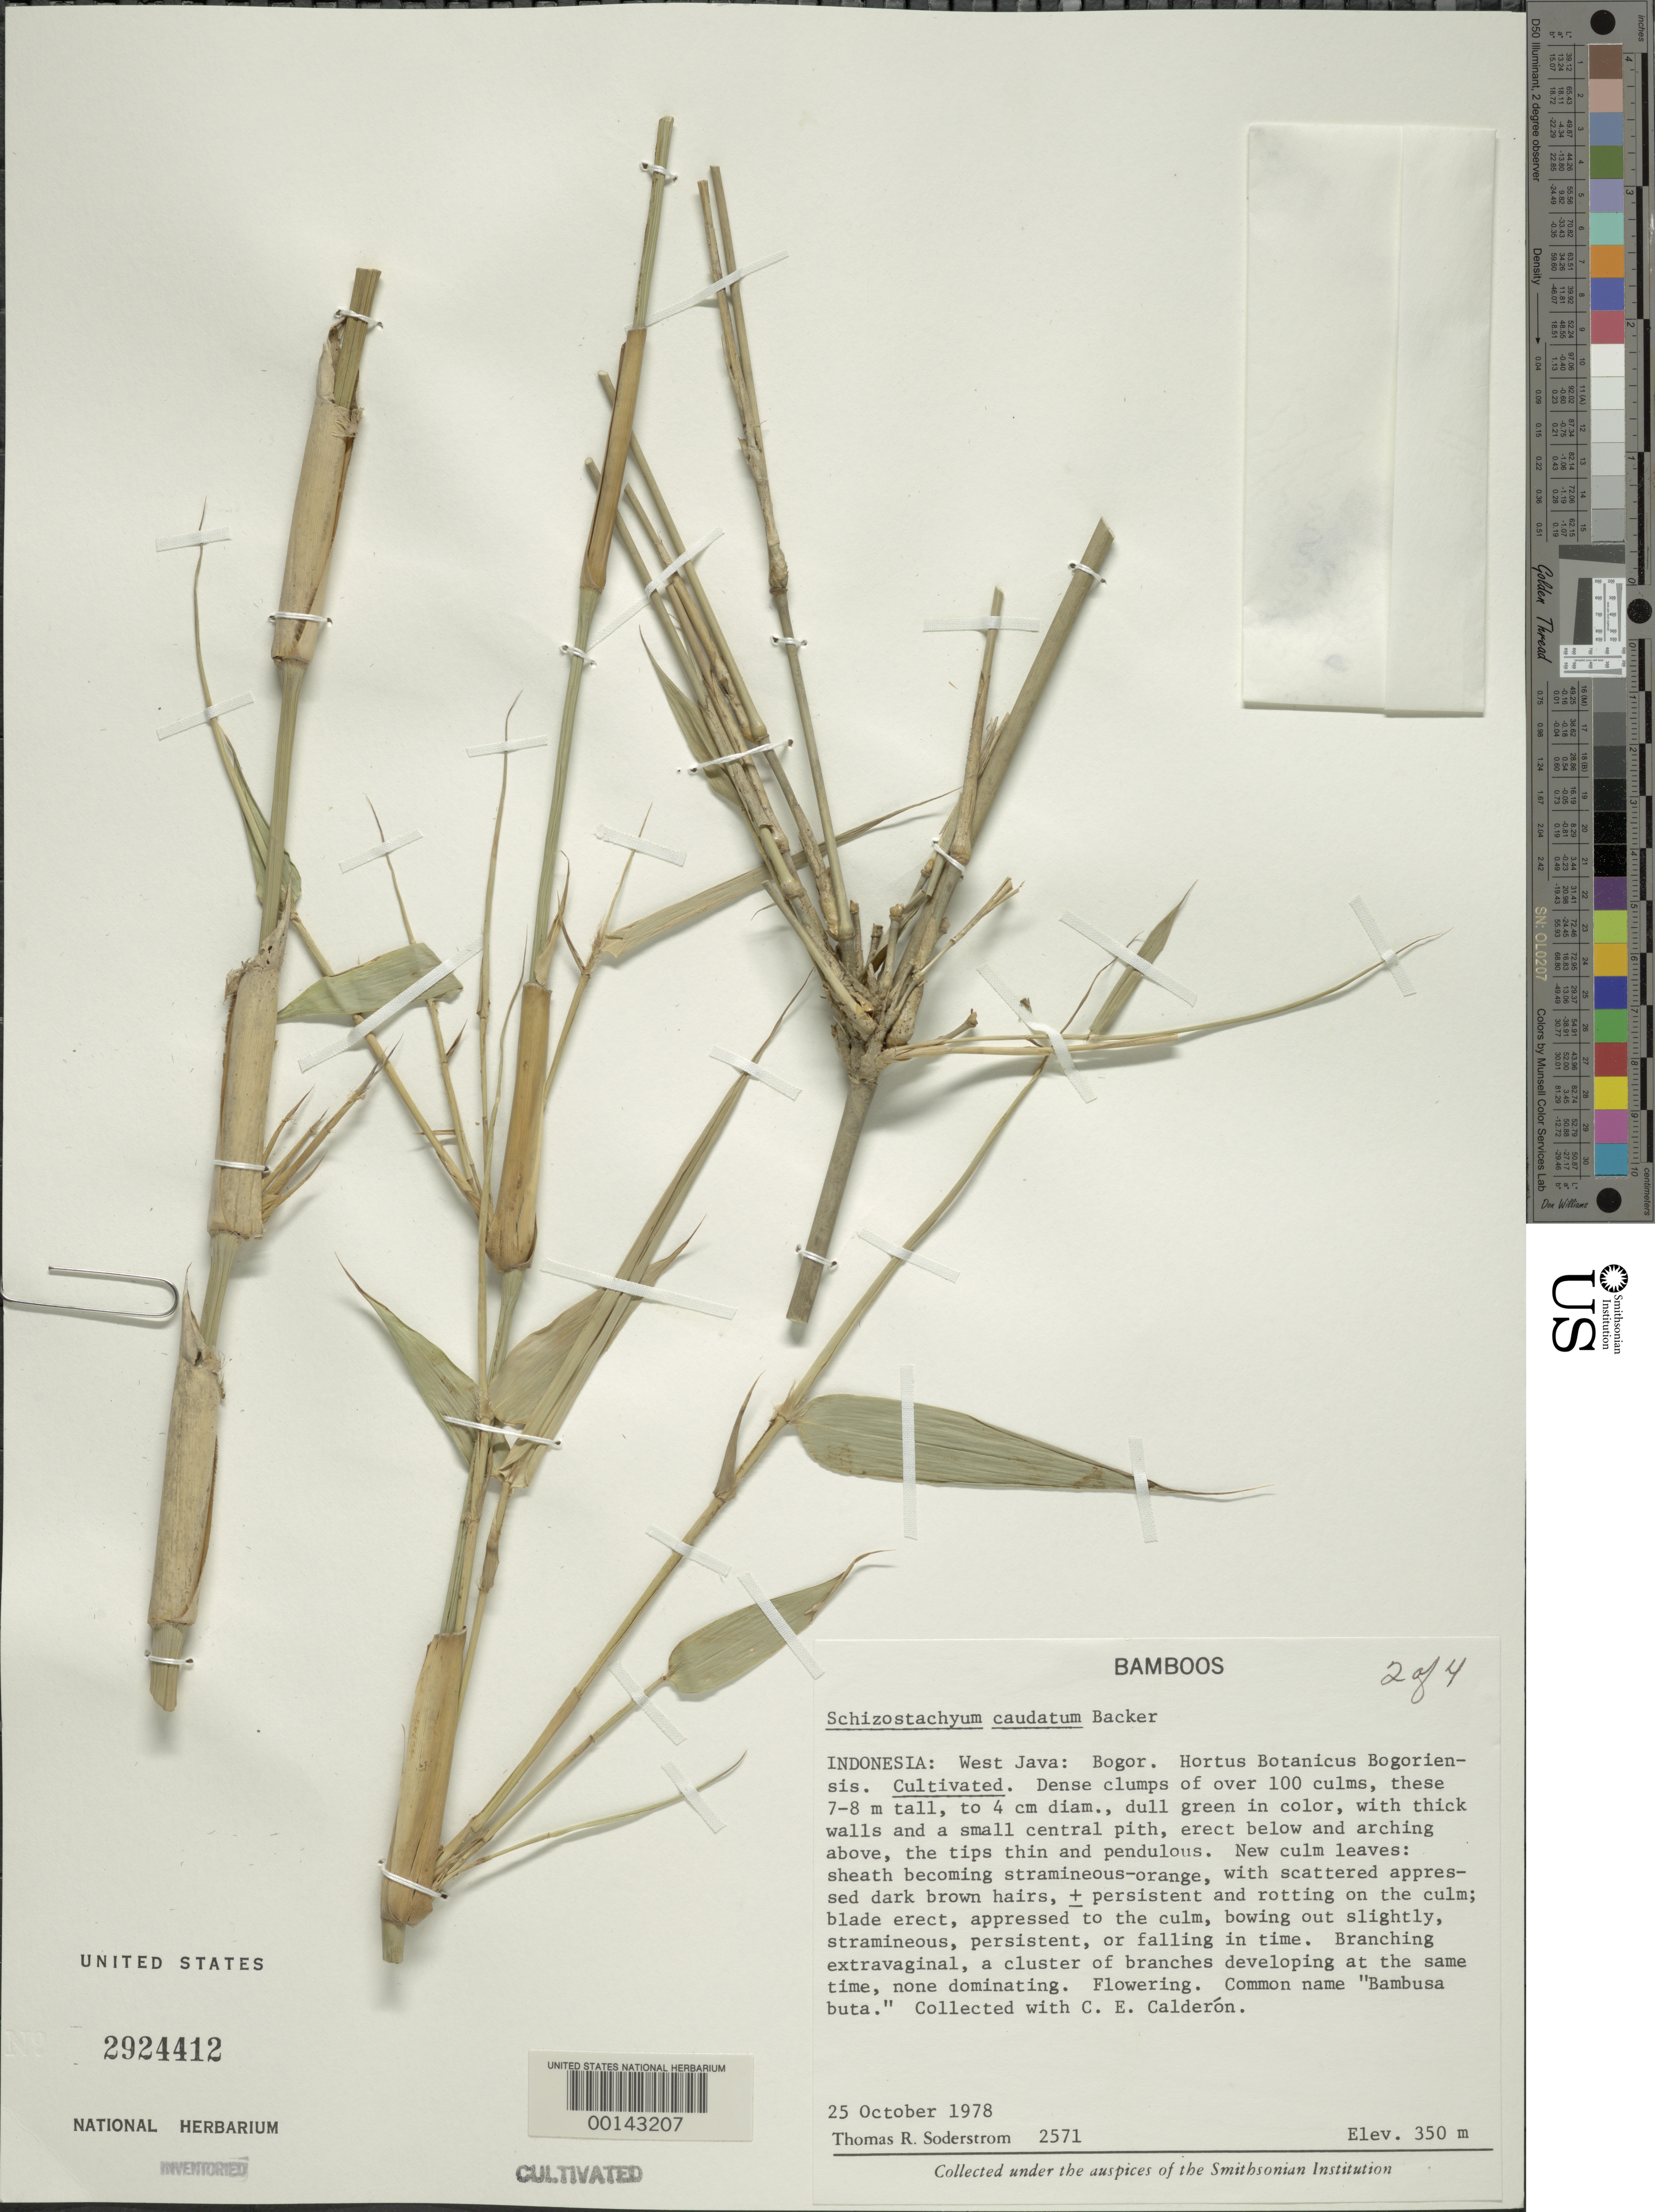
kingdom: Plantae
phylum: Tracheophyta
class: Liliopsida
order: Poales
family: Poaceae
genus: Schizostachyum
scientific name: Schizostachyum caudatum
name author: Backer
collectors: T. R. Soderstrom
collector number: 2571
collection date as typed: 25 Oct 1978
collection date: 1978-10-25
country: Indonesia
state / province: Java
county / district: Jawa Barat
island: Java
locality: Bogor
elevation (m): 350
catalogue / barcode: US 2924412